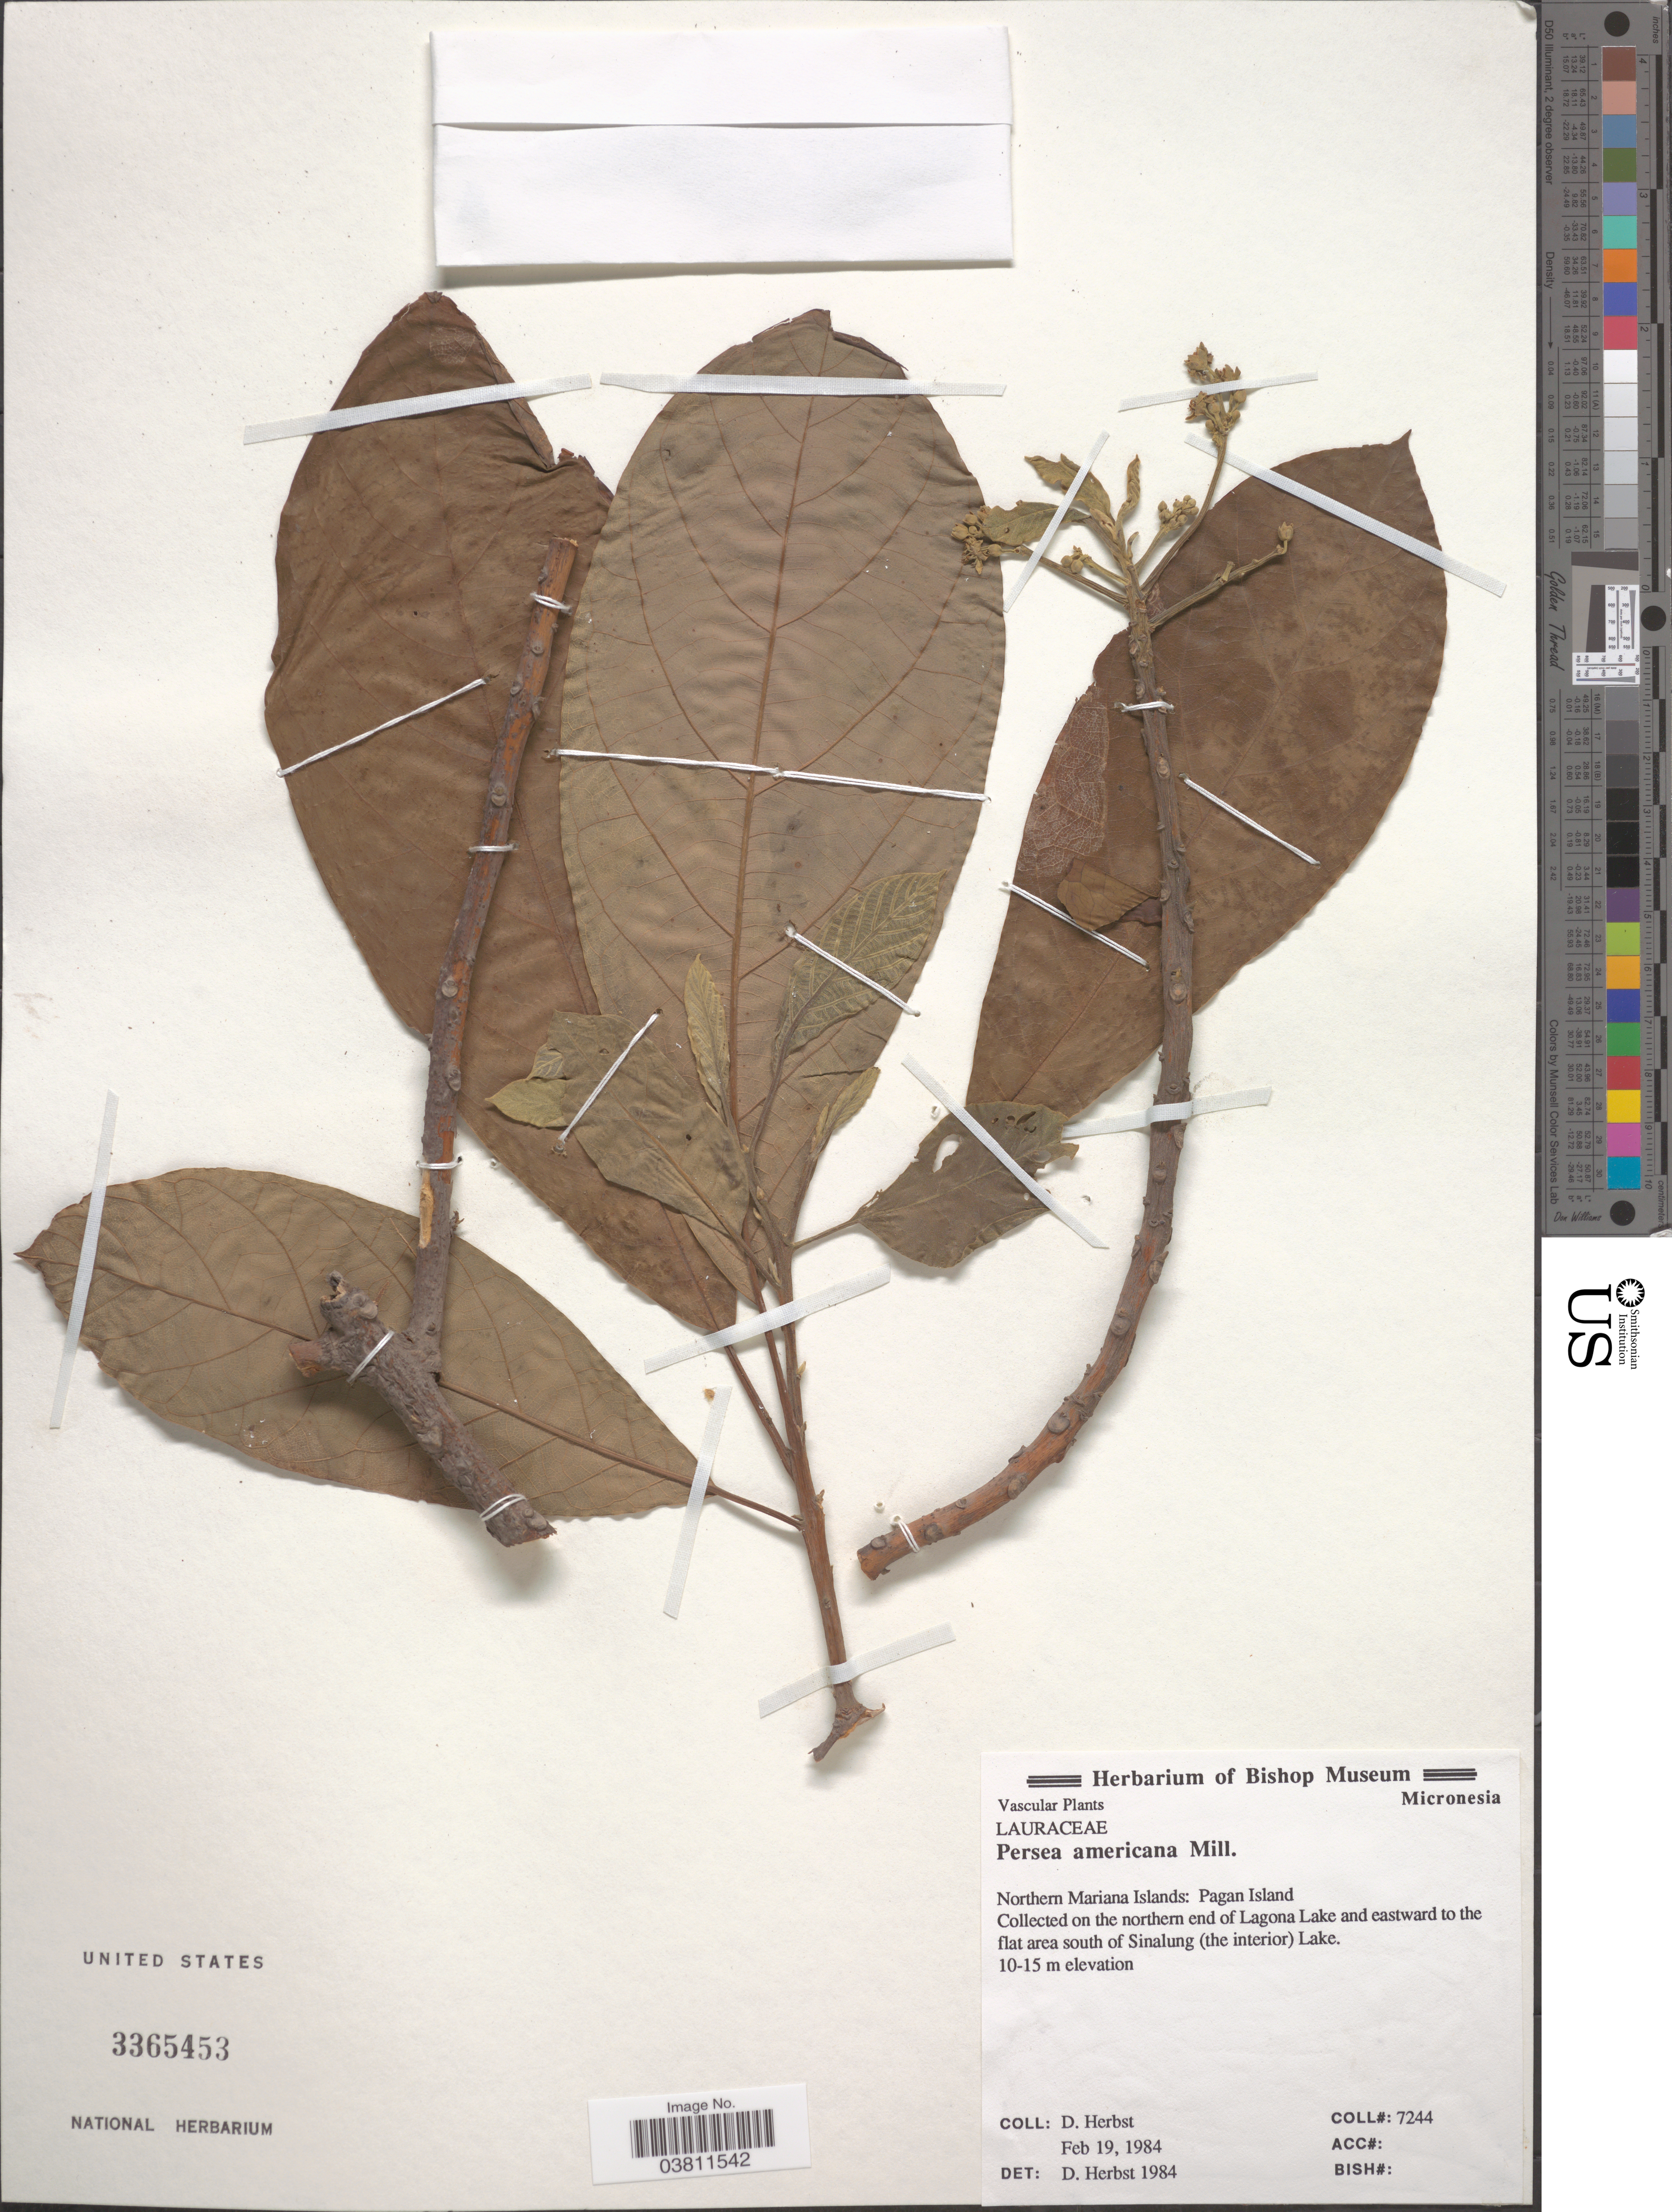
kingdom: Plantae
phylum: Tracheophyta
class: Magnoliopsida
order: Laurales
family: Lauraceae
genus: Persea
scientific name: Persea americana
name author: Mill.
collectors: D. Herbst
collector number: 7244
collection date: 1984-02-19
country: Northern Mariana Islands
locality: Pagan Islands. On the northern end of Lagona Lake and eastward to the flat area south of Sinalung (the interior) Lake.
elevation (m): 10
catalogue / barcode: US 3365453